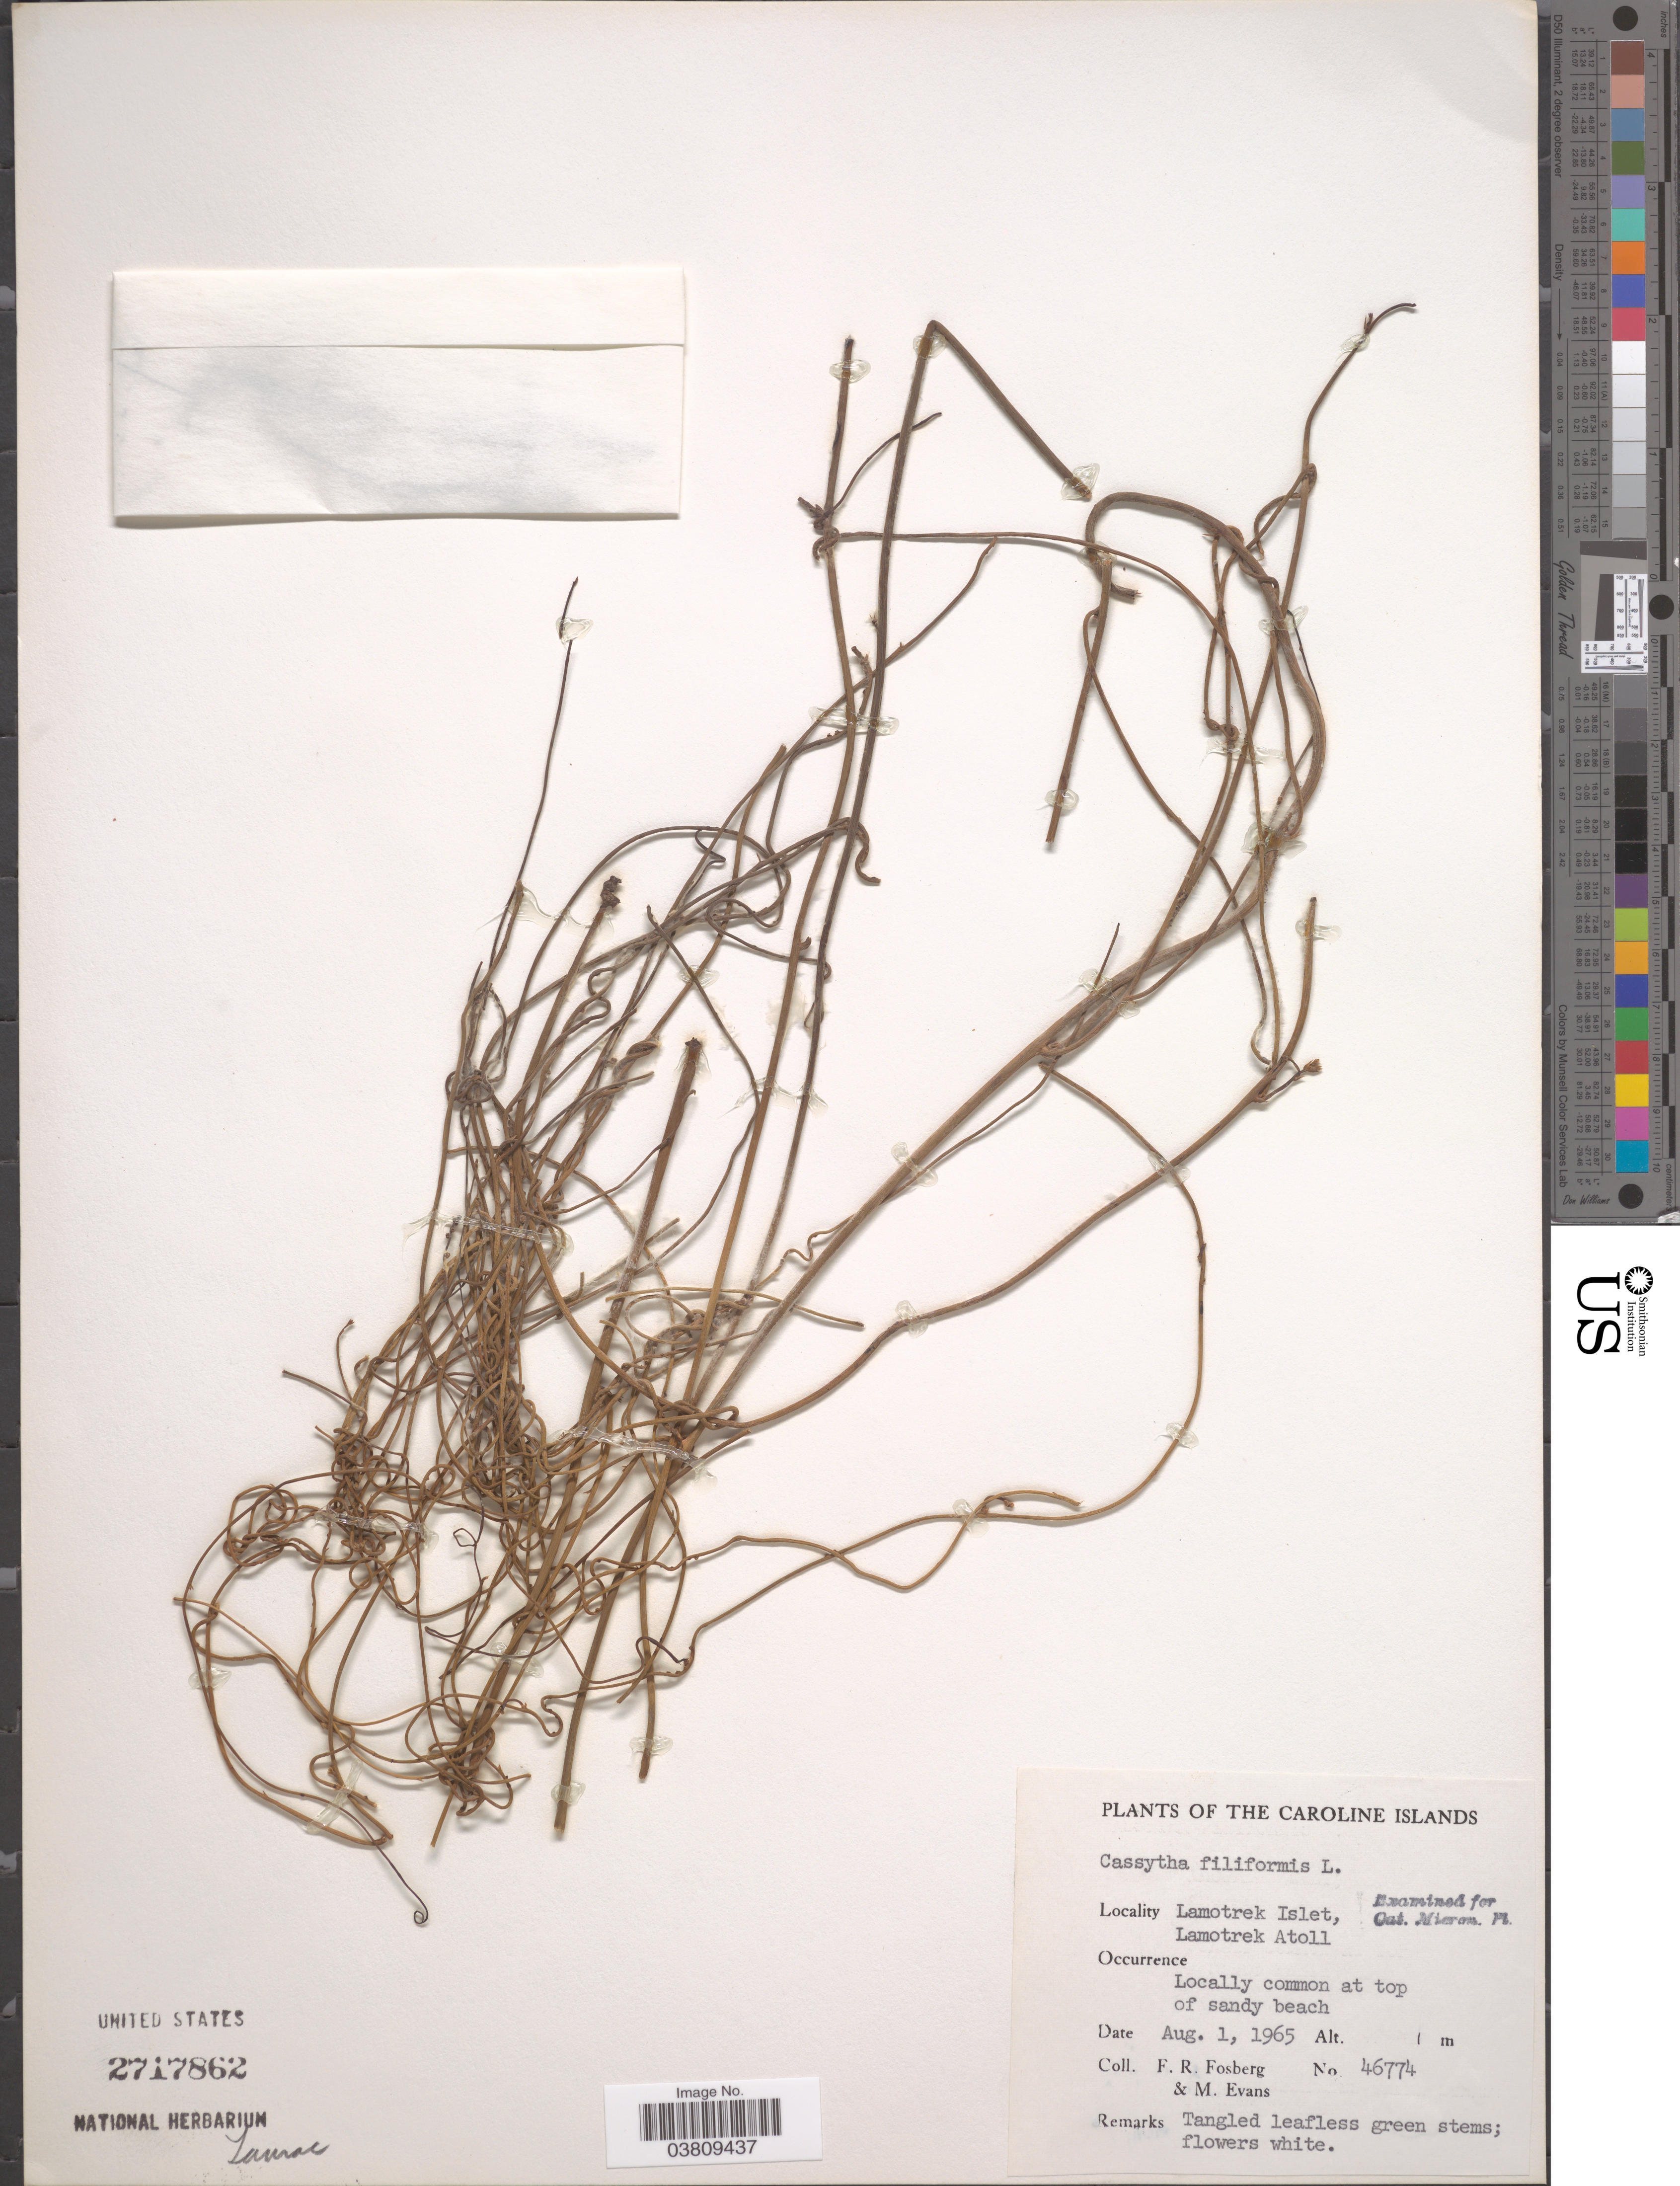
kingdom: Plantae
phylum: Tracheophyta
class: Magnoliopsida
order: Laurales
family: Lauraceae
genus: Cassytha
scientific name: Cassytha filiformis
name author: L.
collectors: F. R. Fosberg & M. Evans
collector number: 46774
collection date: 1965-08-01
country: Micronesia, Federated States of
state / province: Yap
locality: The Caroline Islands. Lamotrek Islet, Lamotrek Atoll.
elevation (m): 1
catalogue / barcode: US 2717862